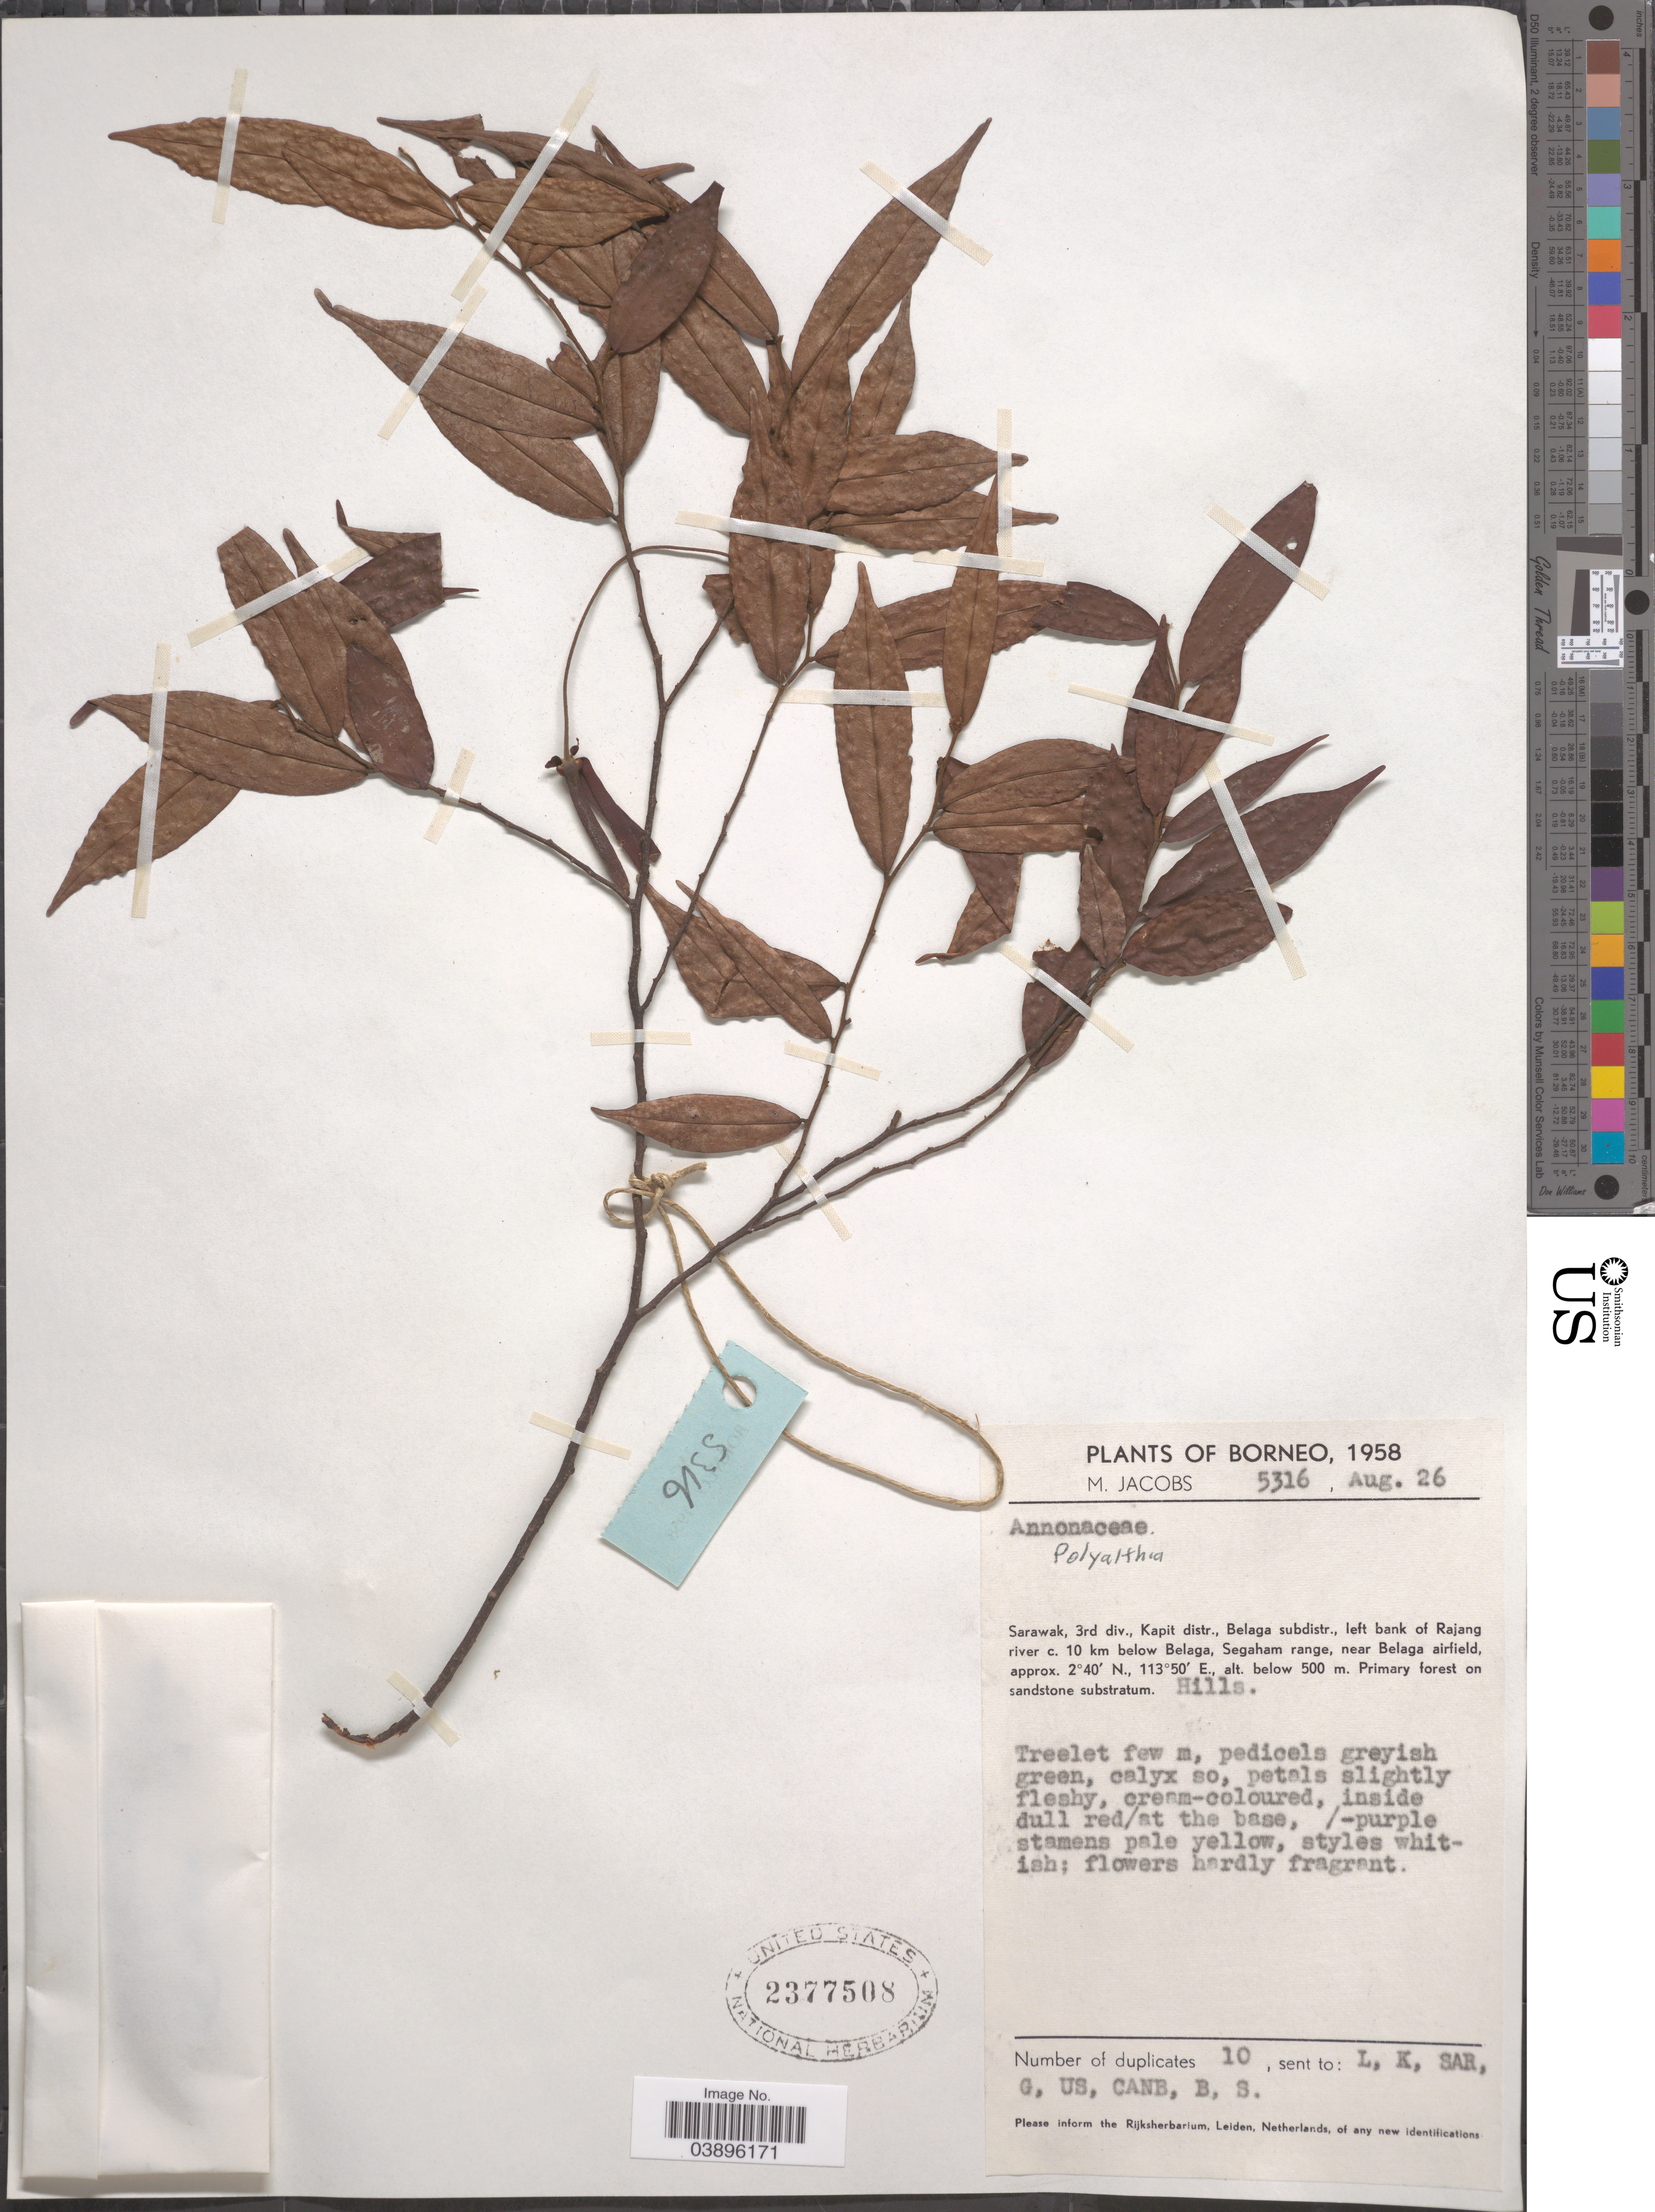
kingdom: Plantae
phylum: Tracheophyta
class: Magnoliopsida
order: Magnoliales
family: Annonaceae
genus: Polyalthia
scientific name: Polyalthia sp.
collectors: M. Jacobs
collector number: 5316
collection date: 1958-08-26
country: Malaysia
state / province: Sarawak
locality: Borneo. 3rd div., Kapit distr., Belaga subdistr., left bank of Rajang river c. 10 km below Belaga, Segaham range, near Belaga airfield.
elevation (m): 500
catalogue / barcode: US 2377508